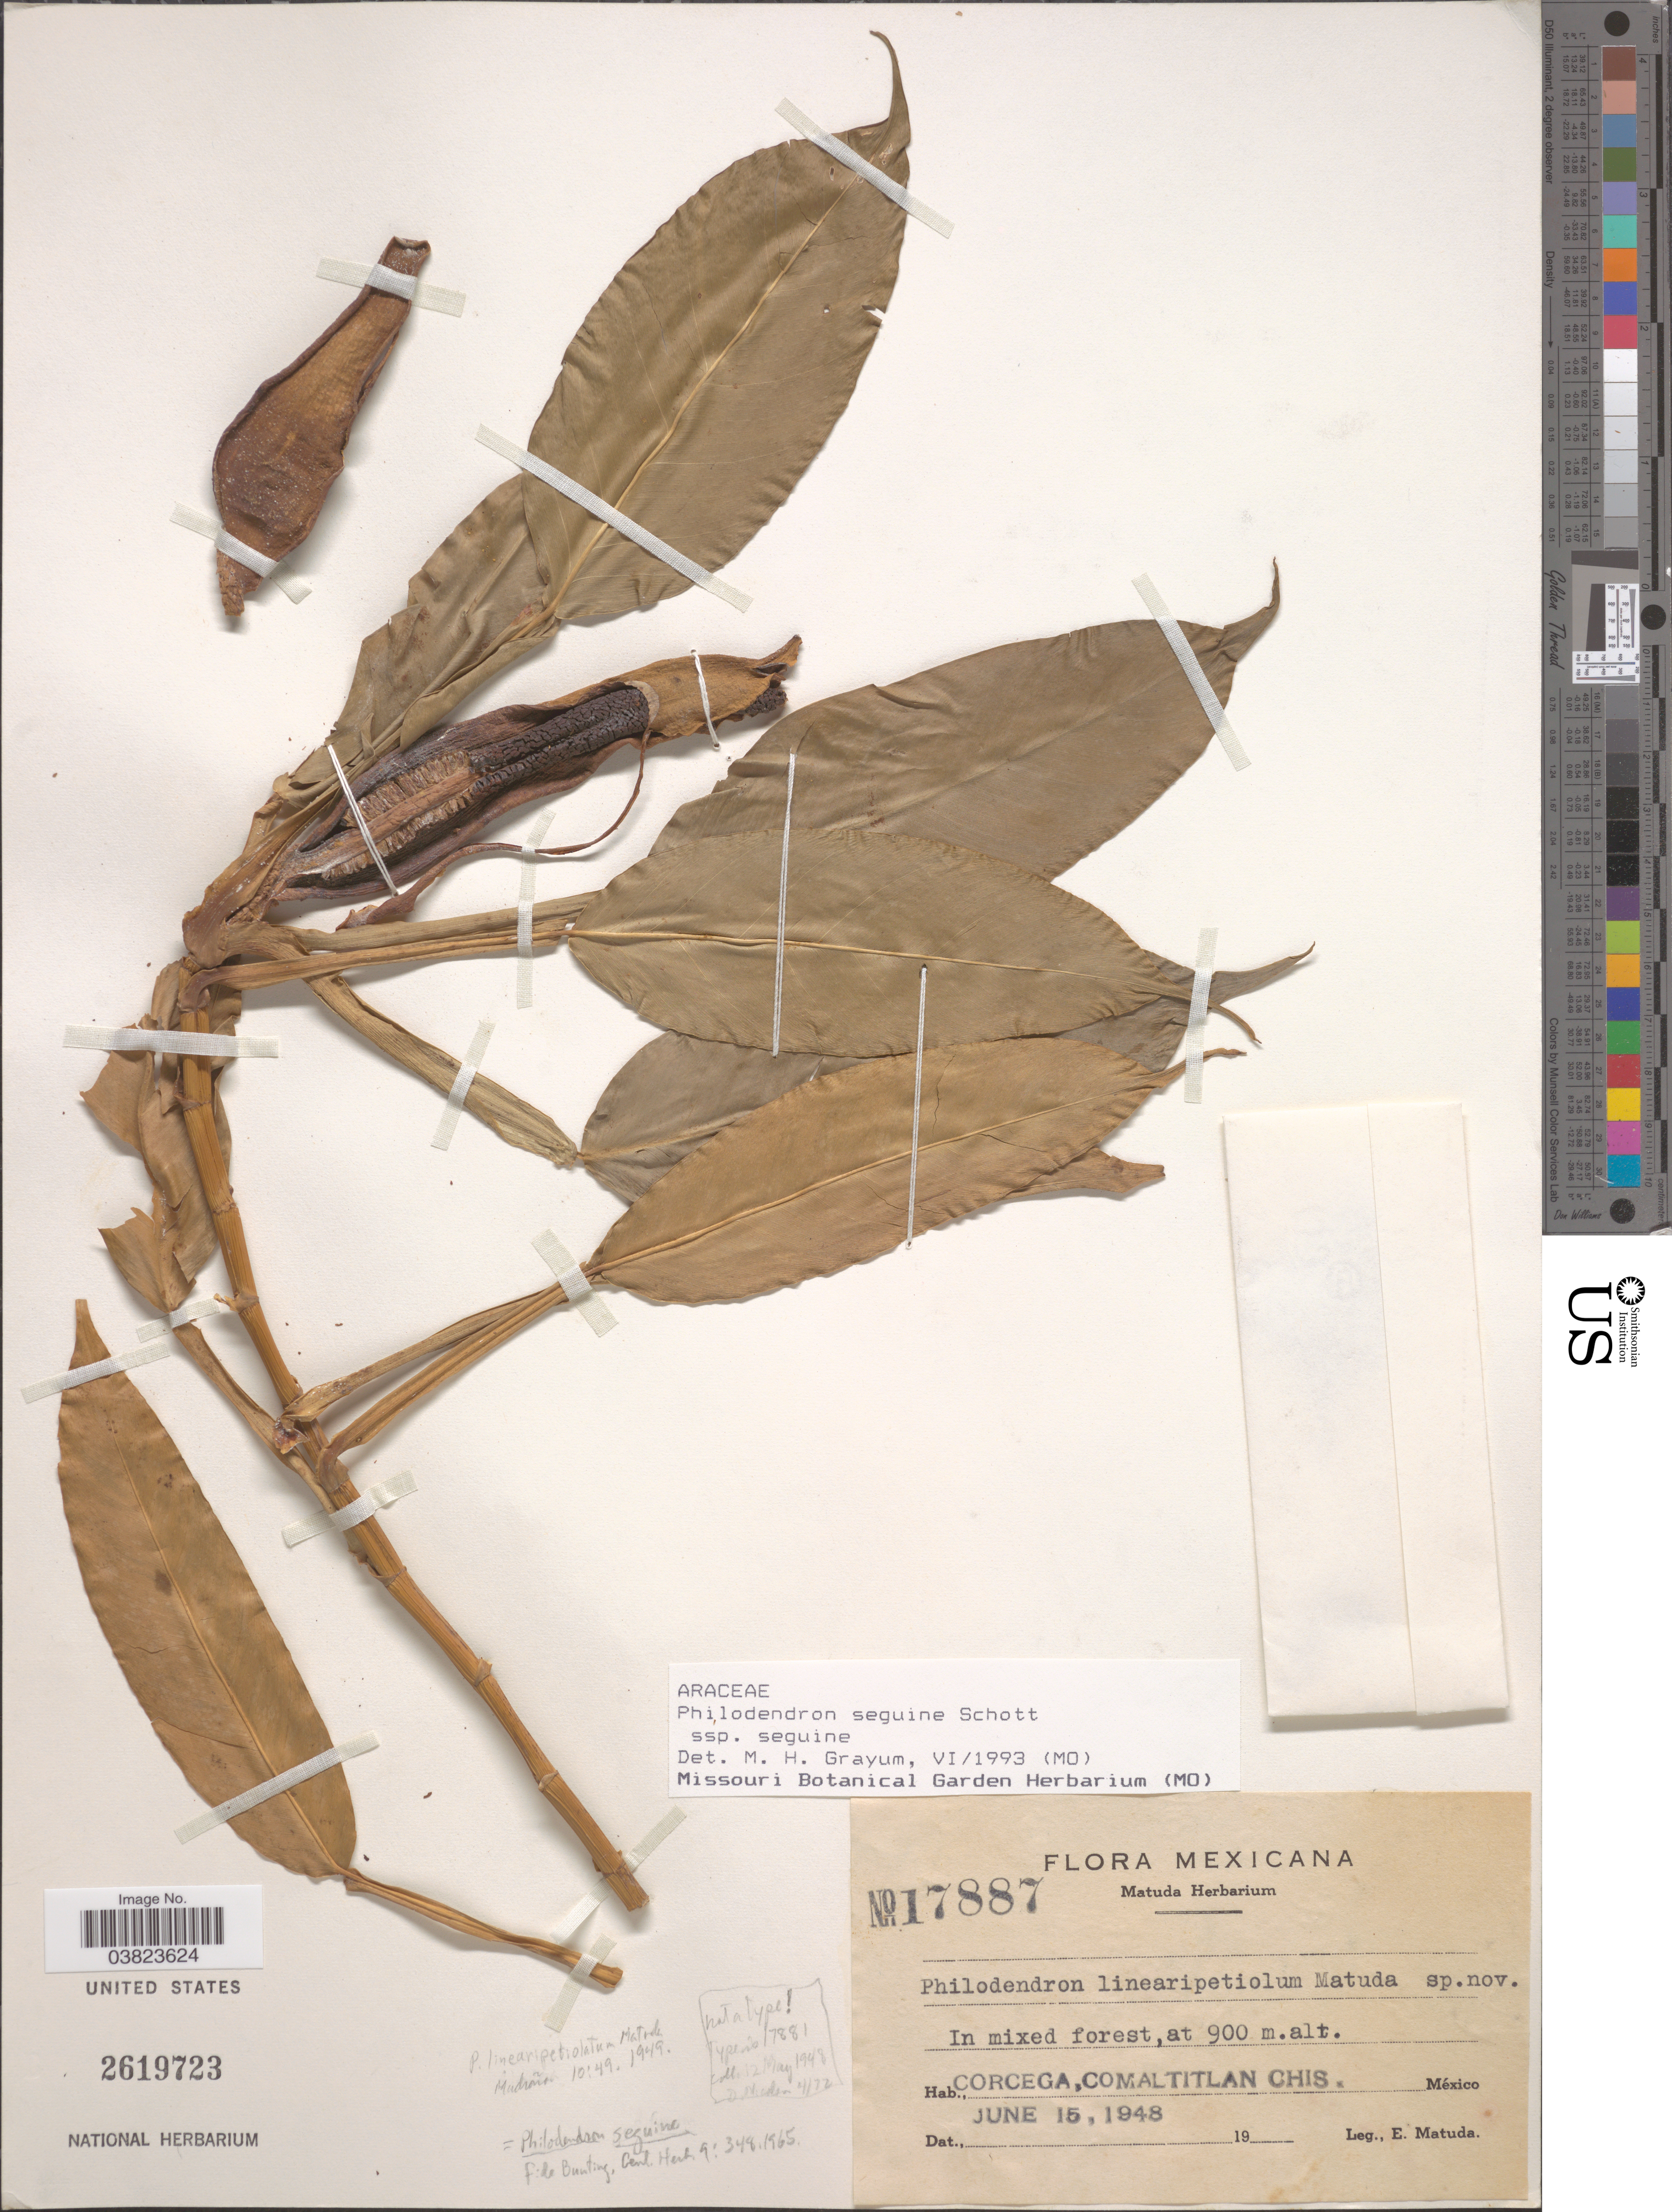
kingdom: Plantae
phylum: Tracheophyta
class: Liliopsida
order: Alismatales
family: Araceae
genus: Philodendron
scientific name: Philodendron seguine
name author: Schott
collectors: E. Matuda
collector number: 17887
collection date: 1948-06-15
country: Mexico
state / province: Chiapas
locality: Corcega, Comaltitlan.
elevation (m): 900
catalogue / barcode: US 2619723